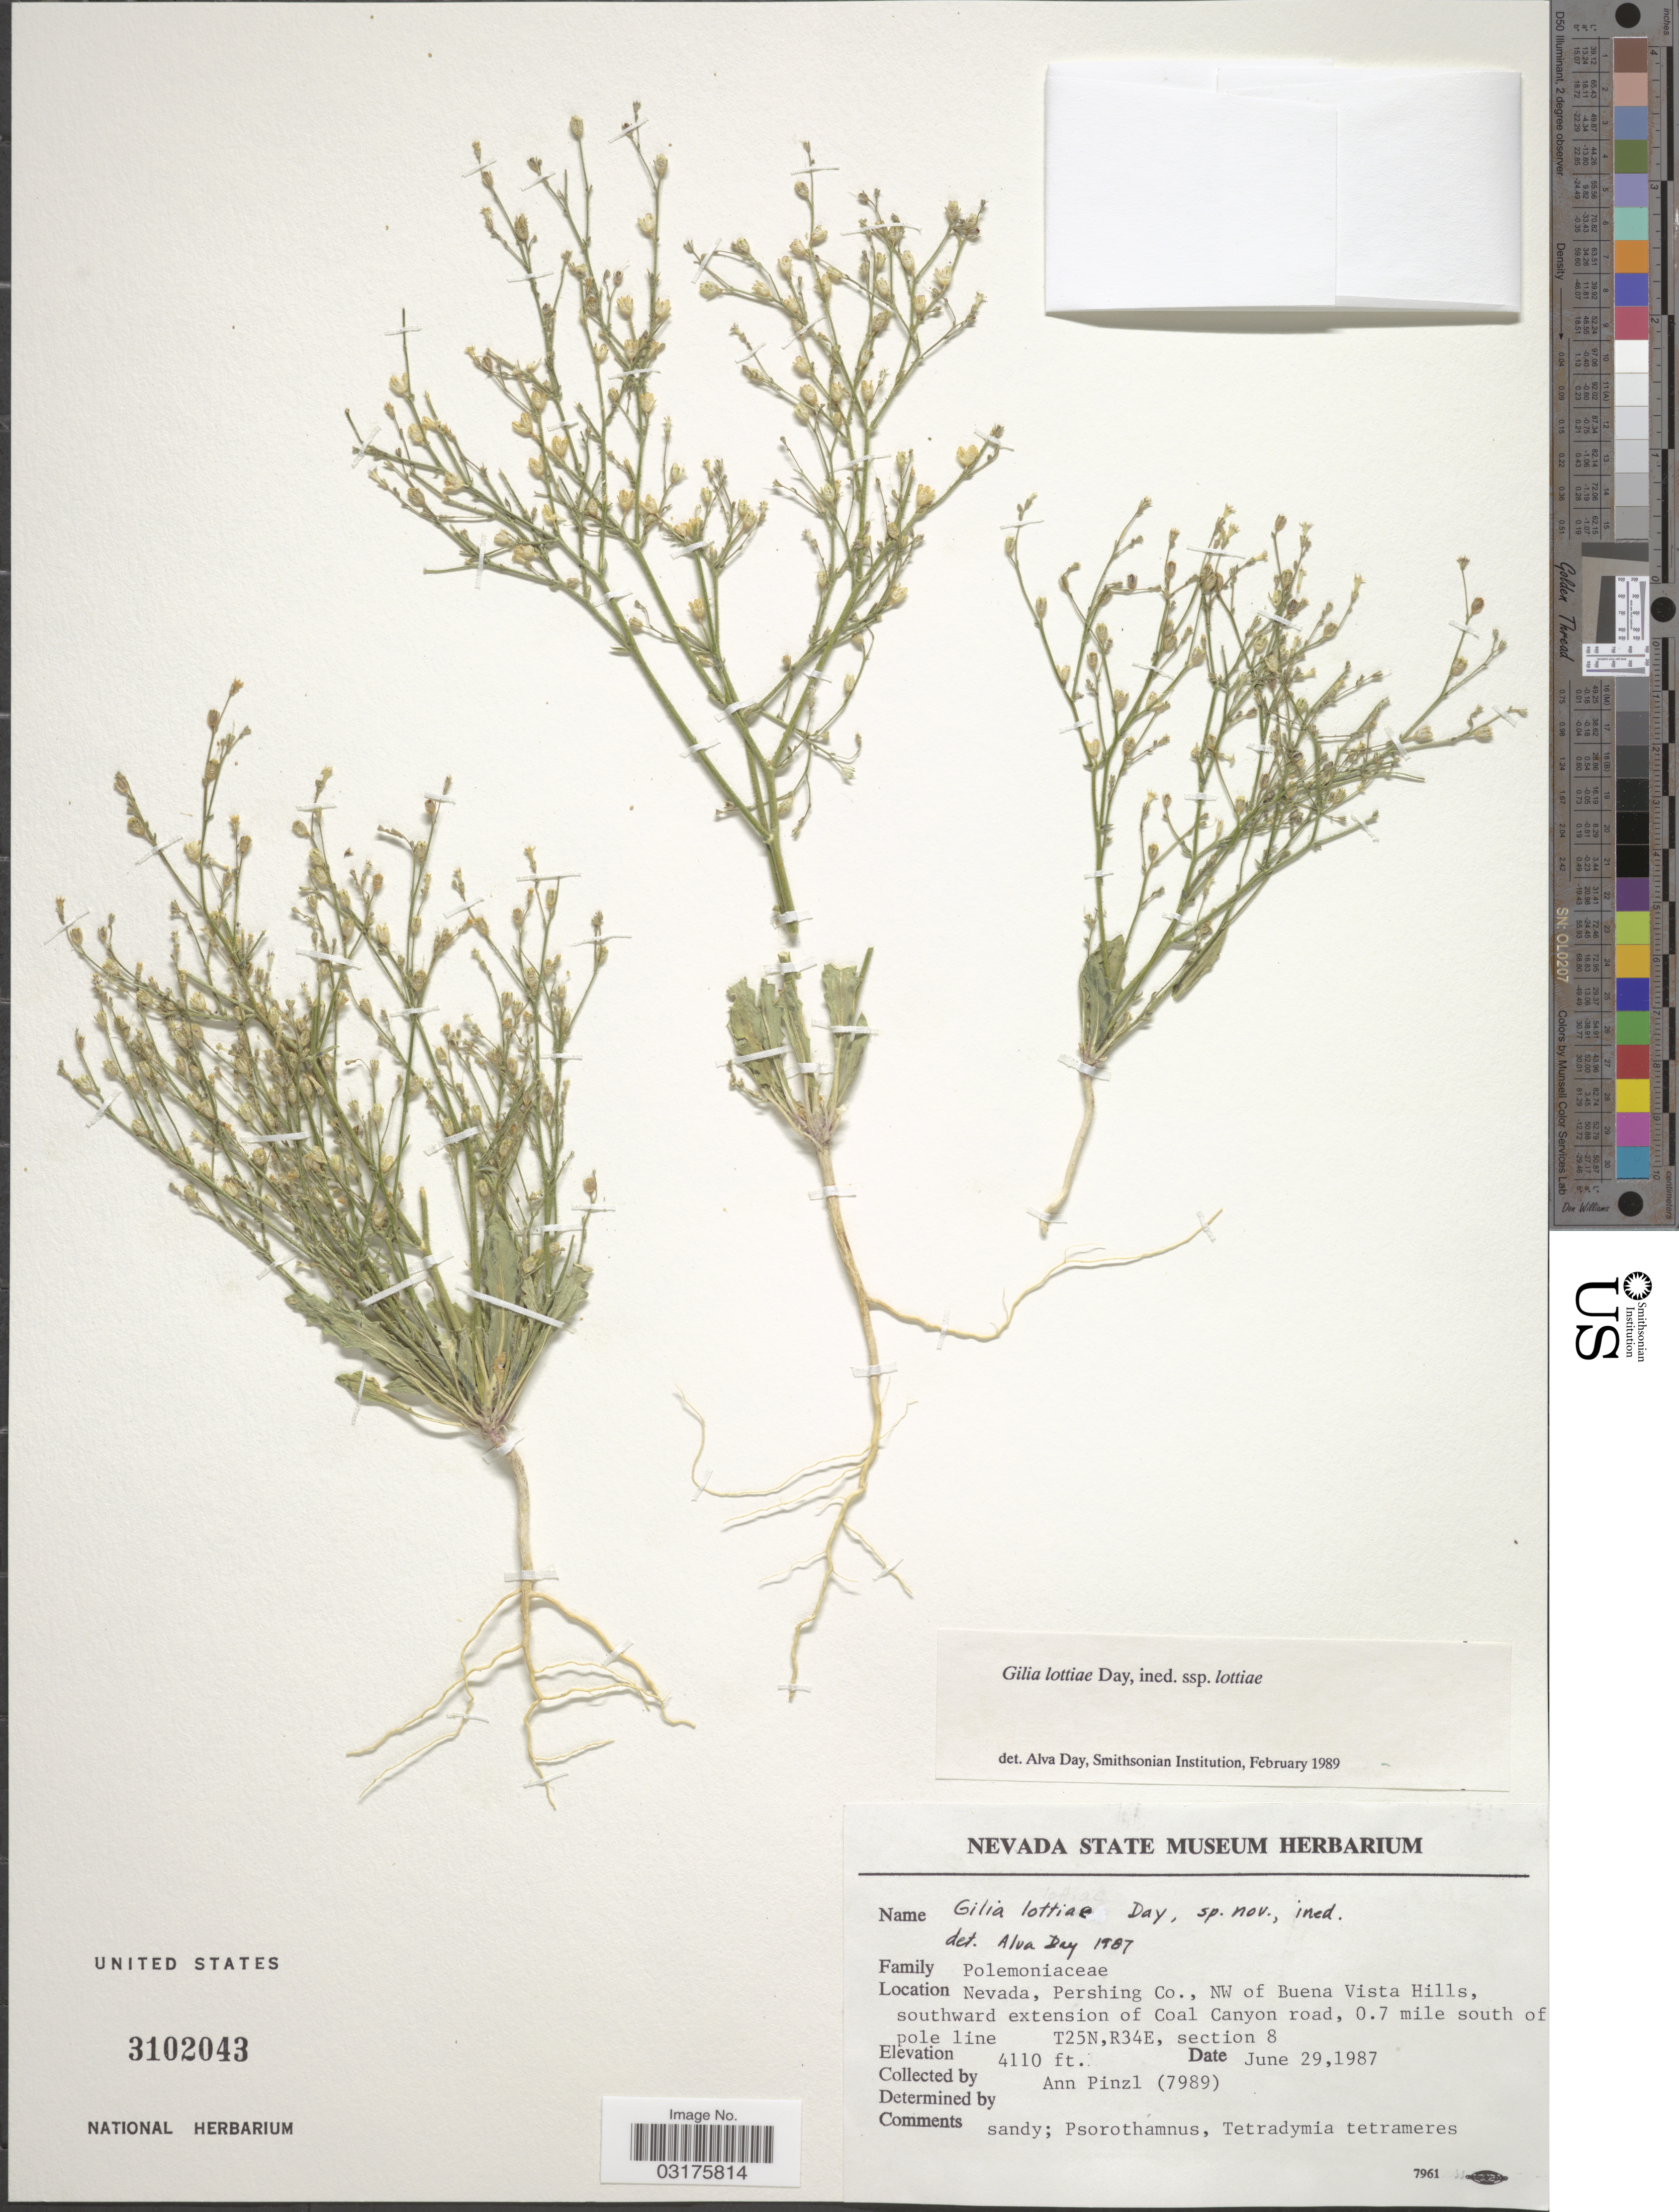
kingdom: Plantae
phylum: Tracheophyta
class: Magnoliopsida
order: Ericales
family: Polemoniaceae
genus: Aliciella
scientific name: Aliciella lottiae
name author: (A.G. Day) J.M. Porter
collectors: A. Pinzl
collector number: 7989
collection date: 1987-06-29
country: United States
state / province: Nevada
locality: Pershing Co., NW of Buena Vista Hills, southward extension of Coal Canyon road, 0.7 mile south of pole line T25N, R34E, section 8.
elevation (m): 1253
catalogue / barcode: US 3102043